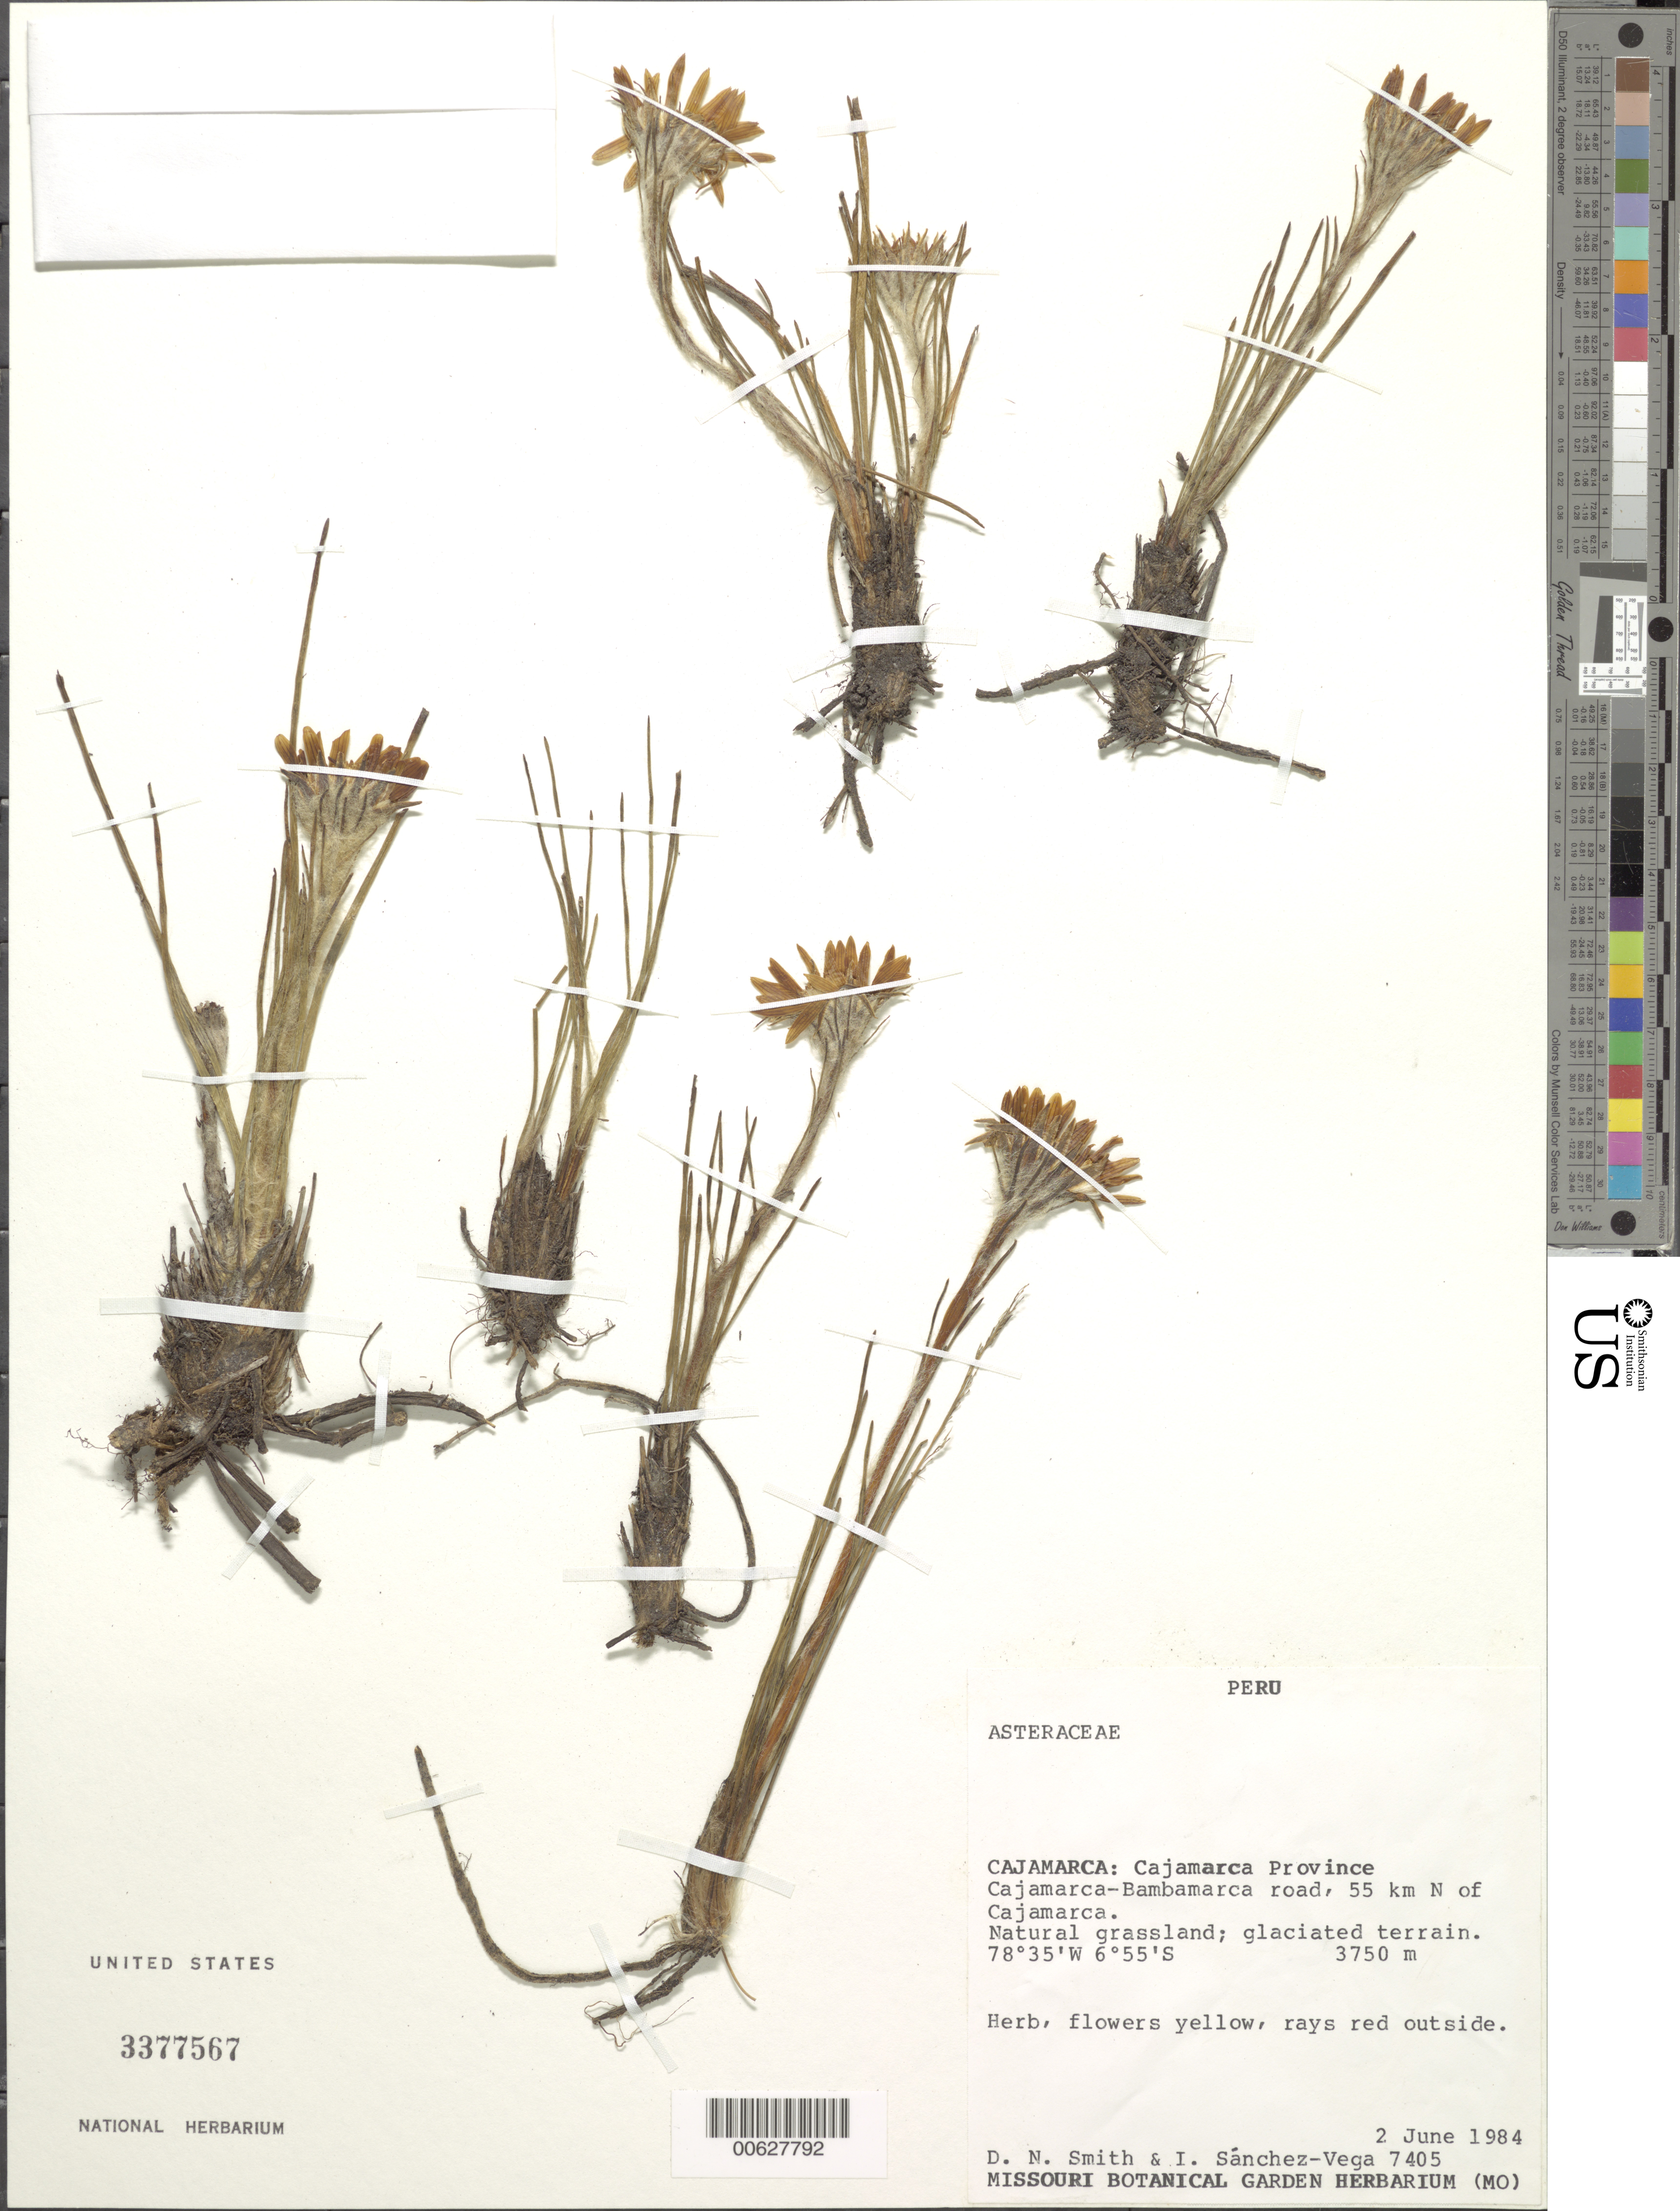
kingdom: Plantae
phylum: Tracheophyta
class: Magnoliopsida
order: Asterales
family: Asteraceae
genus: Werneria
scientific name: Werneria villosa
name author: A. Gray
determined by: Calvo, Joel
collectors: D. Smith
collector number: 7405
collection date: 1984-06-02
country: Peru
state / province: Cajamarca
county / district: Cajamarca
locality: Cajamarca-Bambamarca road, 55 km N of Cajamarca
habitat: Natural grassland; glaciated terrain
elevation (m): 3750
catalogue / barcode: US 3377567